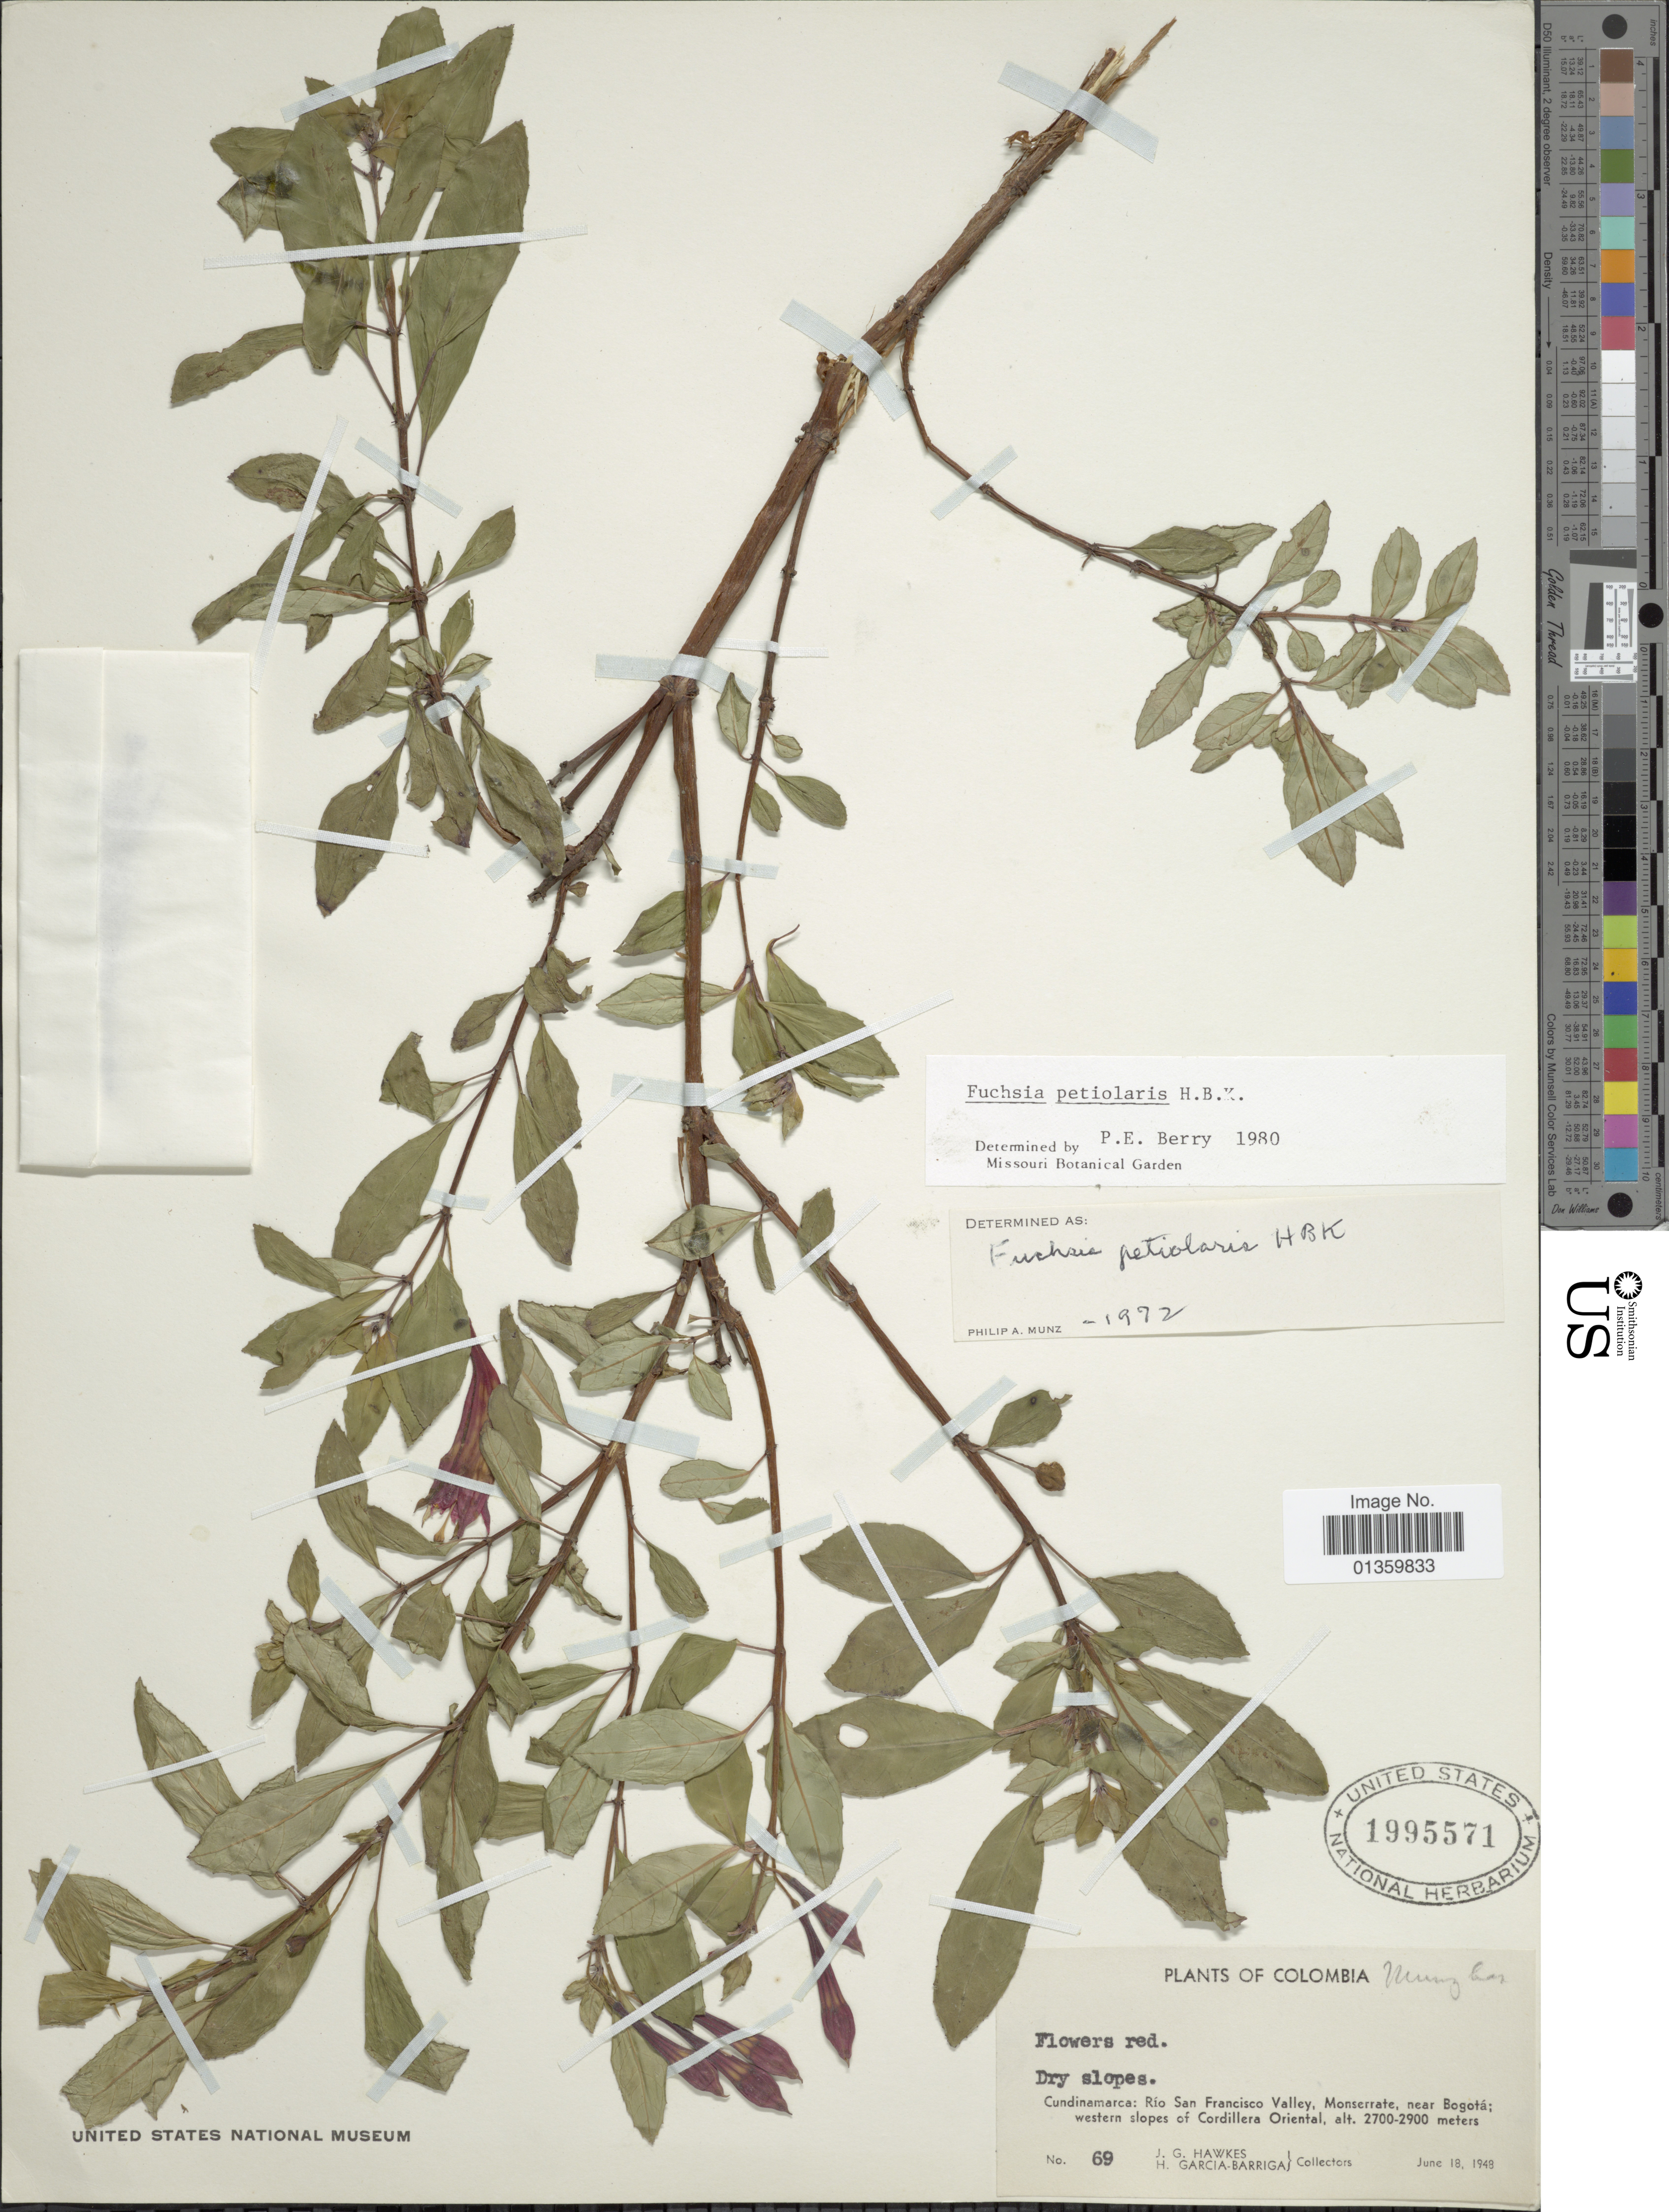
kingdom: Plantae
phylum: Tracheophyta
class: Magnoliopsida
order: Myrtales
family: Onagraceae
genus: Fuchsia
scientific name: Fuchsia petiolaris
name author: Kunth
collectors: J. Hawkes & H. García Barriga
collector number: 69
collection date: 1948-06-18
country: Colombia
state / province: Cundinamarca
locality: Río San Francisco Valley, Monserrate, near Bogotá: western slopes of Cordillera Oriental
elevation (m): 2700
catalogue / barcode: US 1995571